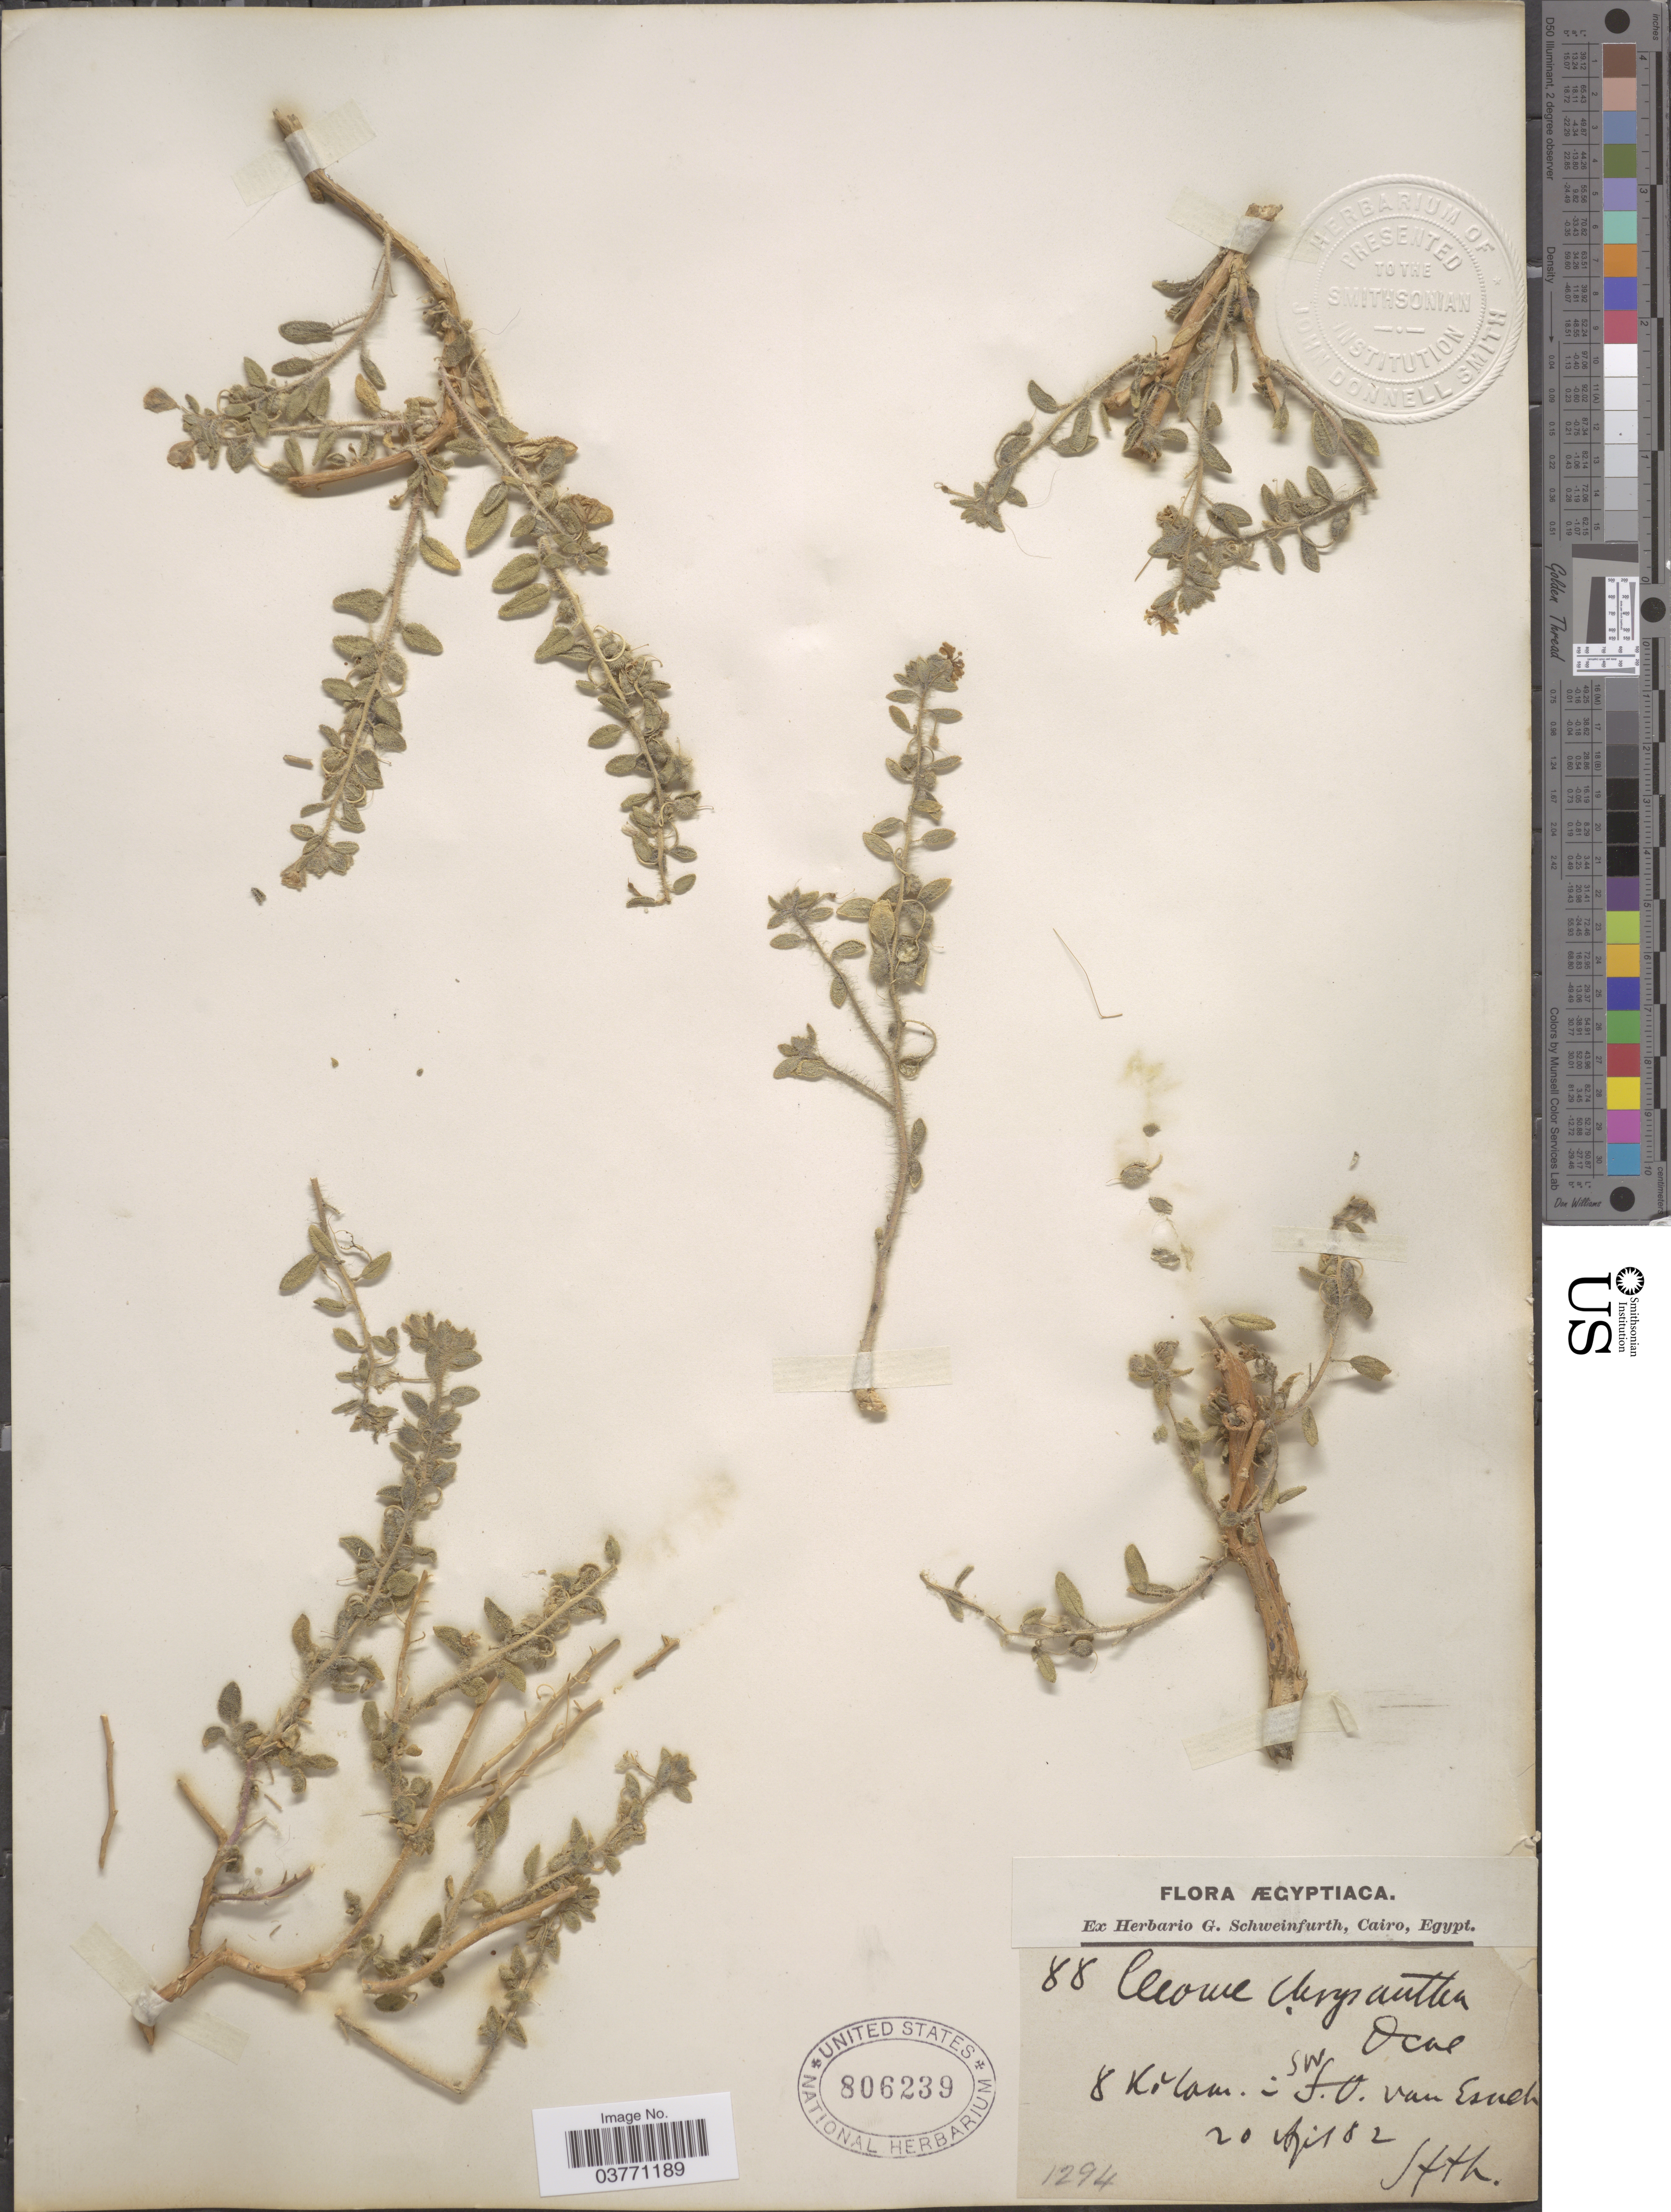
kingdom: Plantae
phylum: Tracheophyta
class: Magnoliopsida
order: Brassicales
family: Cleomaceae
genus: Thulinella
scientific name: Thulinella chrysantha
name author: (Decne.) Roalson & J.C. Hall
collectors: G. A. Schweinfurth (herbarium)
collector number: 88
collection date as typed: Transcribed d/m/y: 20/4/82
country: Egypt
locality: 8 kilom.: SW. van Esneh.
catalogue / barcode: US 806239